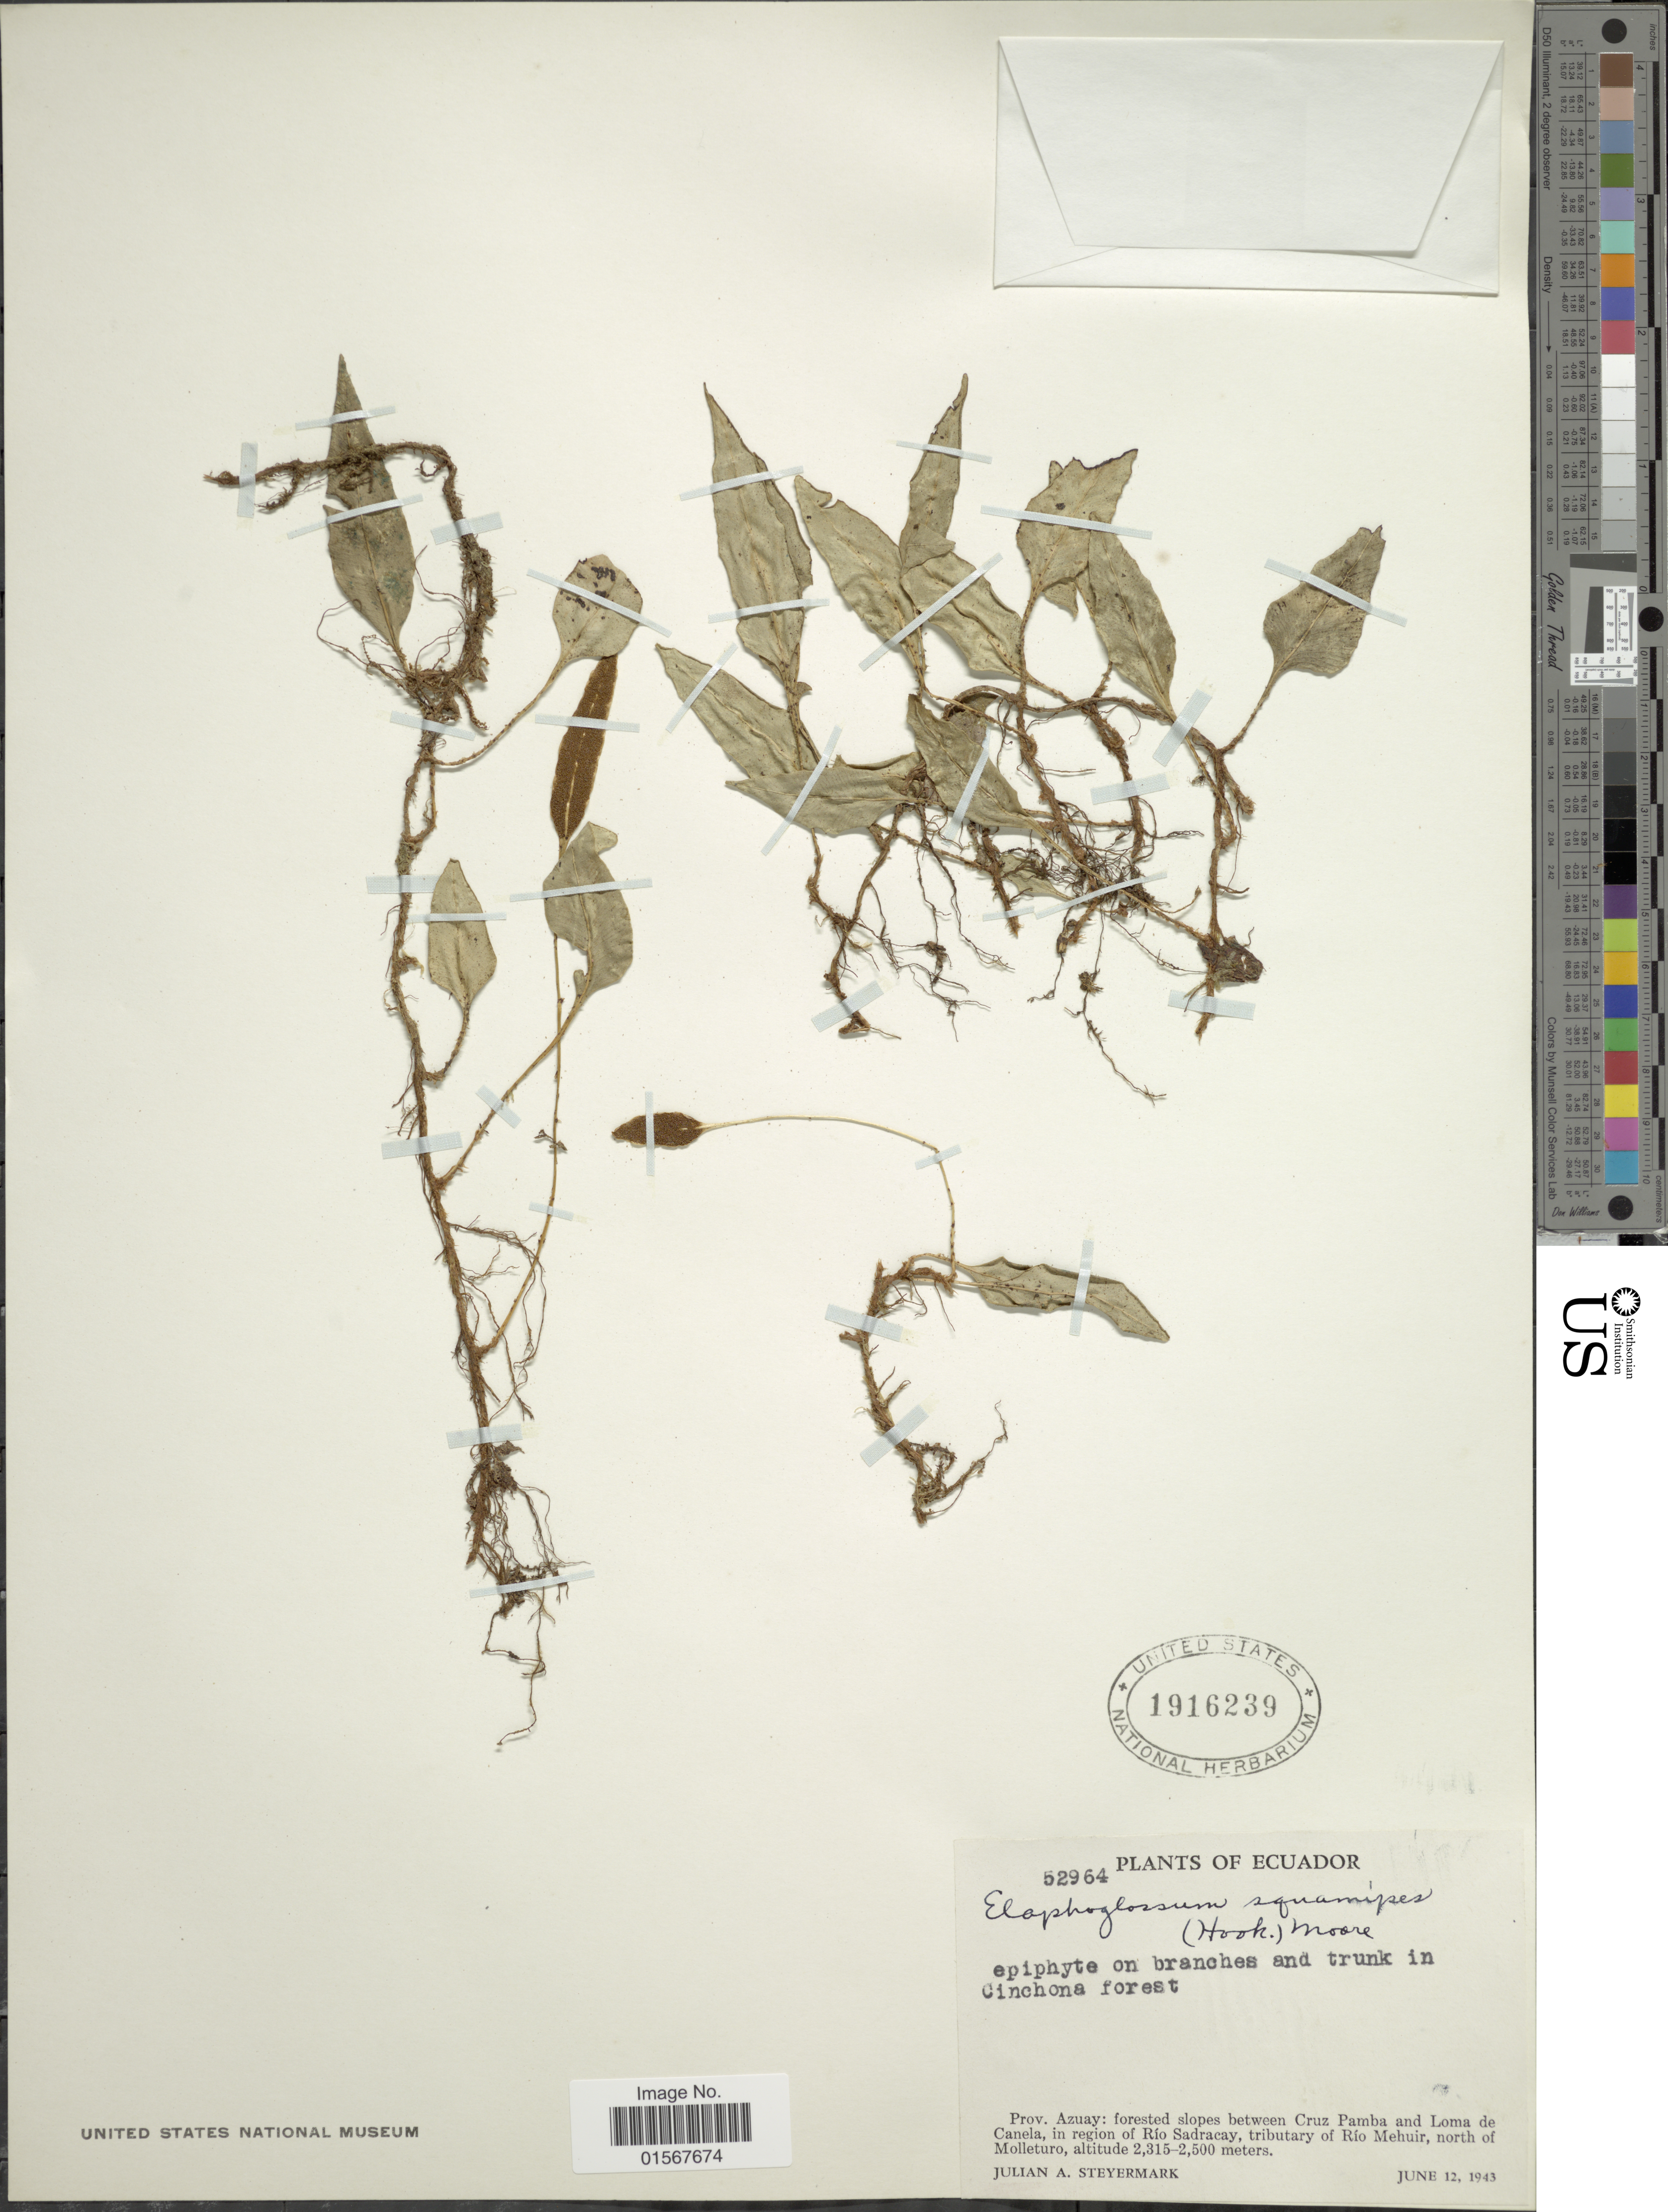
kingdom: Plantae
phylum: Tracheophyta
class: Polypodiopsida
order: Polypodiales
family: Dryopteridaceae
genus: Elaphoglossum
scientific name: Elaphoglossum squamipes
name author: (Hook.) T. Moore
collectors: J. Steyermark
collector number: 52964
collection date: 1943-06-12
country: Ecuador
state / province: Azuay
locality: Prov. Azuay: forested slopes between Cruz Pamba and Loma de Canela, in region of Rio Sadracay, tributary of Rio Mehuir, north of Melleturo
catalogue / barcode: US 1916239